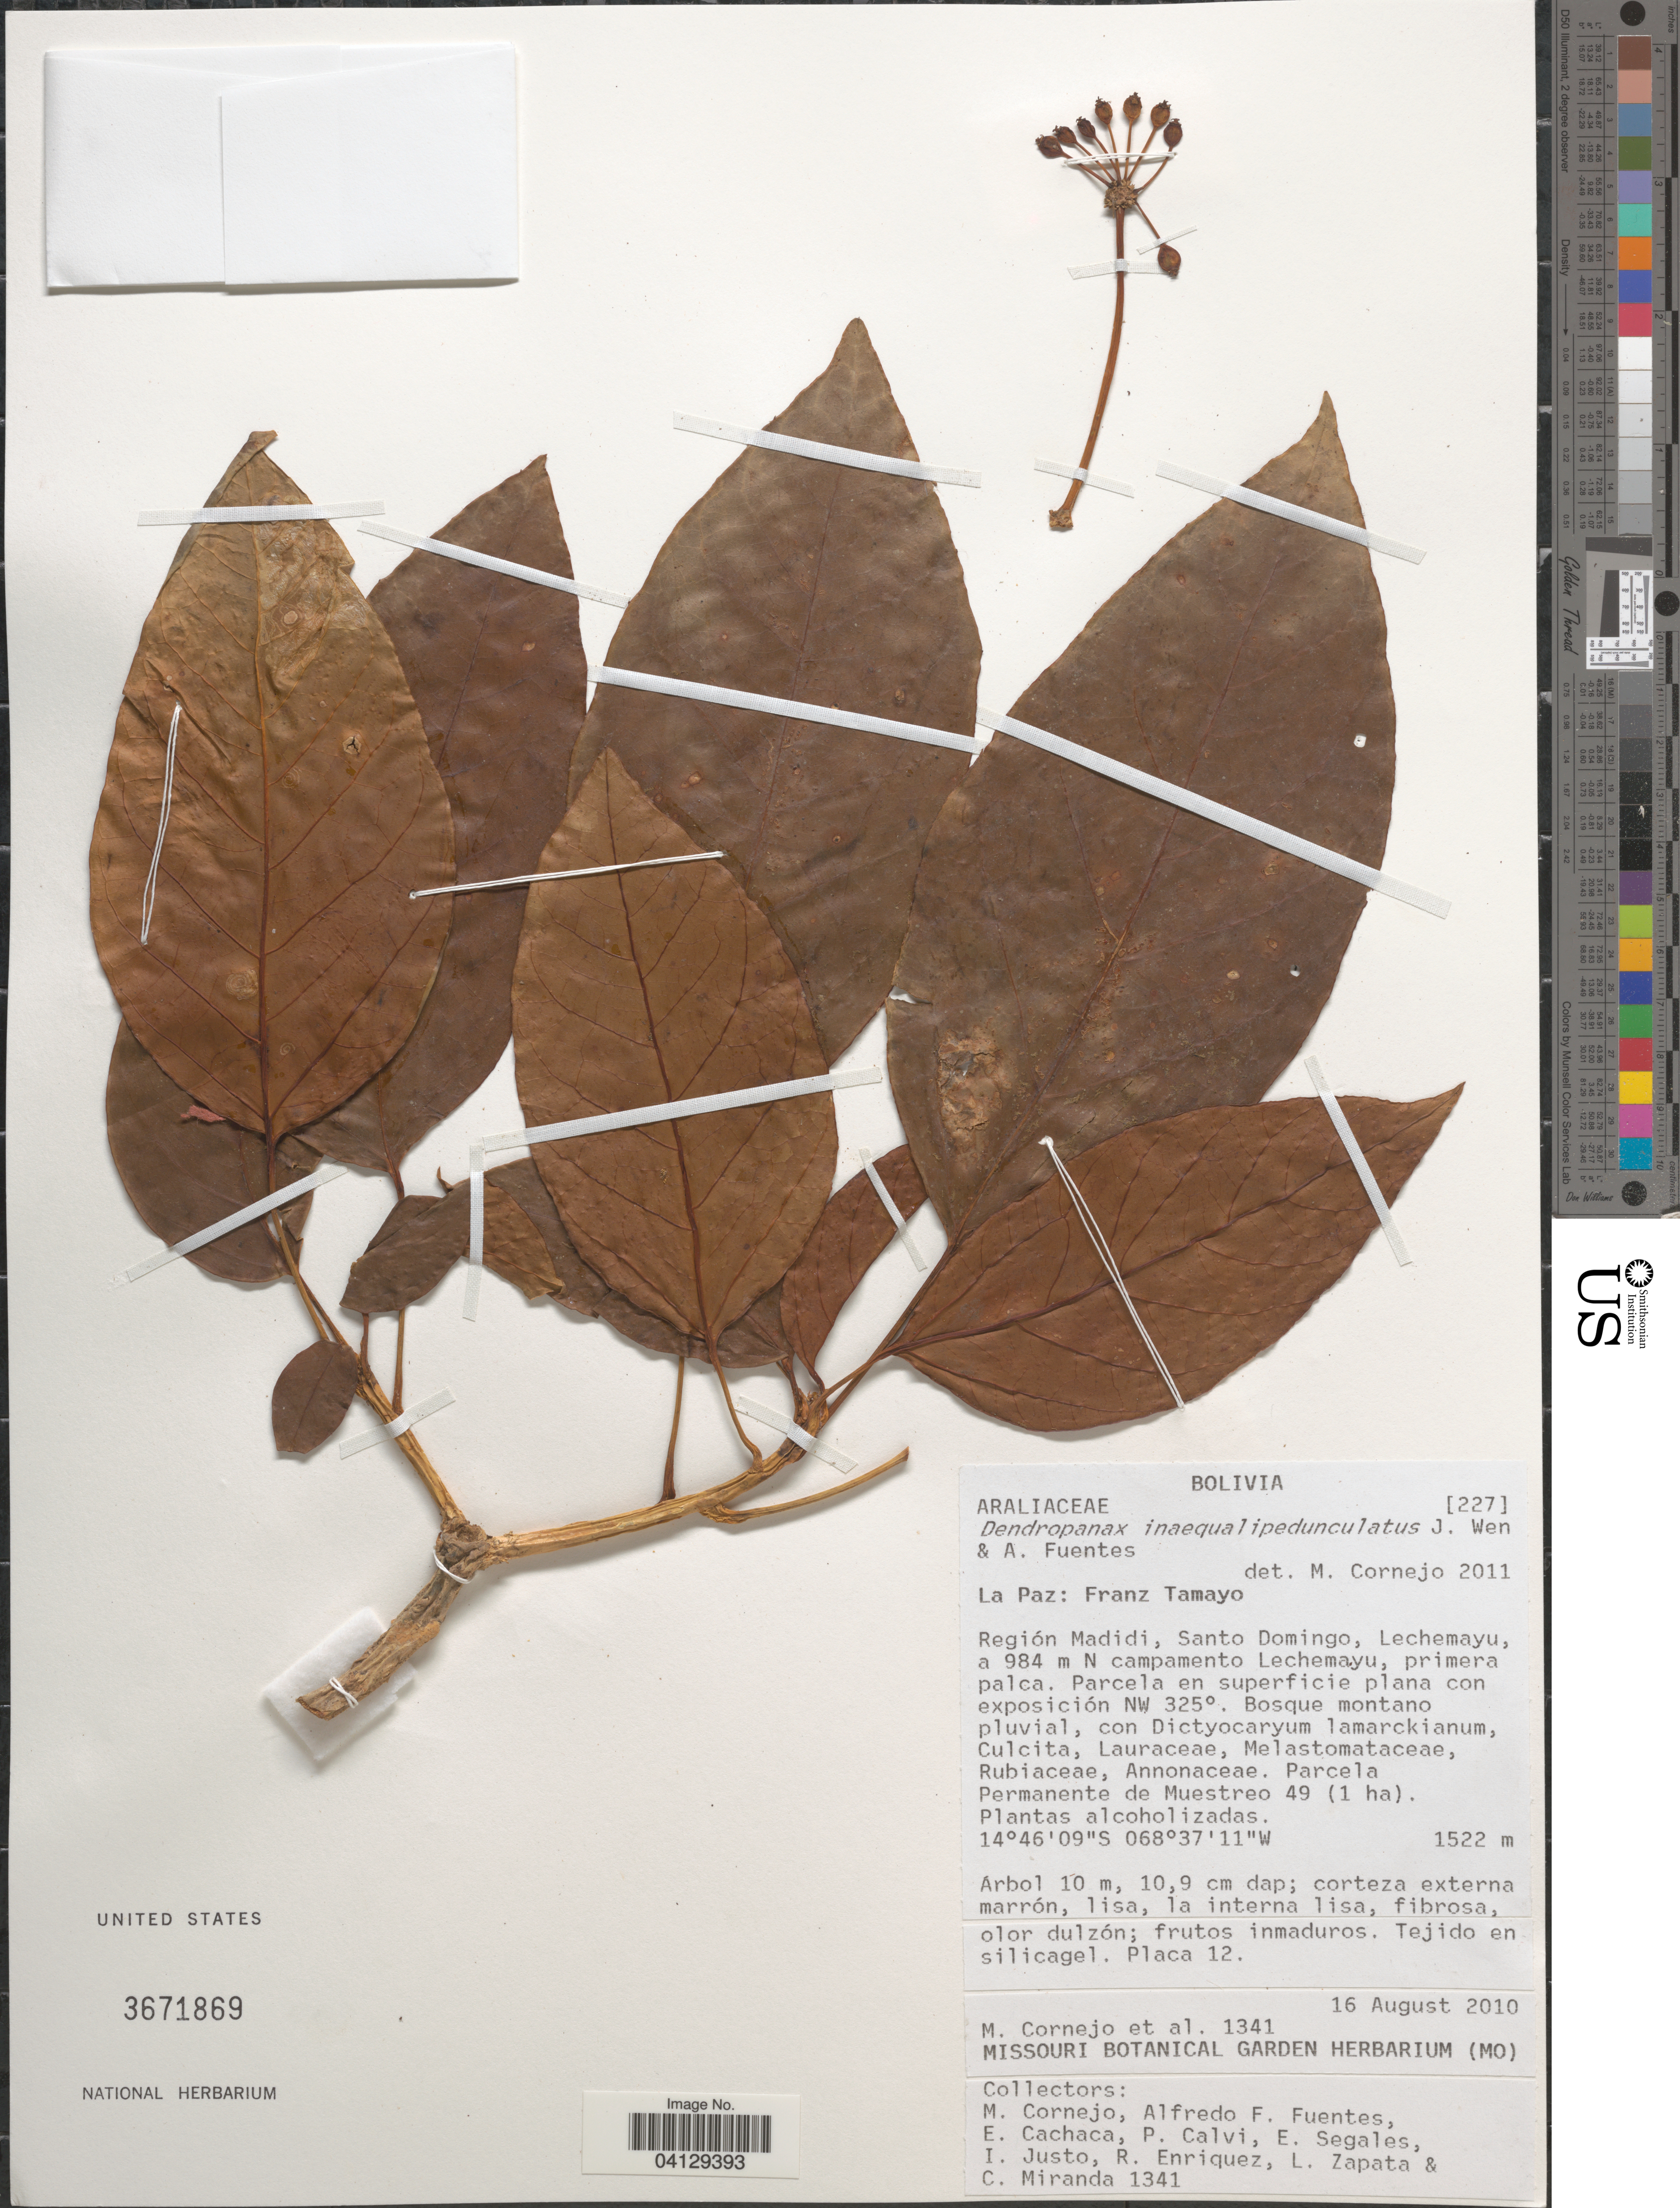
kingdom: Plantae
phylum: Tracheophyta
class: Magnoliopsida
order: Apiales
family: Araliaceae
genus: Dendropanax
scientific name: Dendropanax inaequalipedunculatus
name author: J. Wen & A. Fuentes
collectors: M. Cornejo, A. F. Fuentes, E. Cachaca, P. Calvi & et al.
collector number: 1341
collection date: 2010-08-16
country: Bolivia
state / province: La Paz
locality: Franz Tamayo. Región Madidi, Santo Domingo, Lechemayu, a 984 m N campamento Lechemayu, primera palca.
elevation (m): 1522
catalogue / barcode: US 3671869